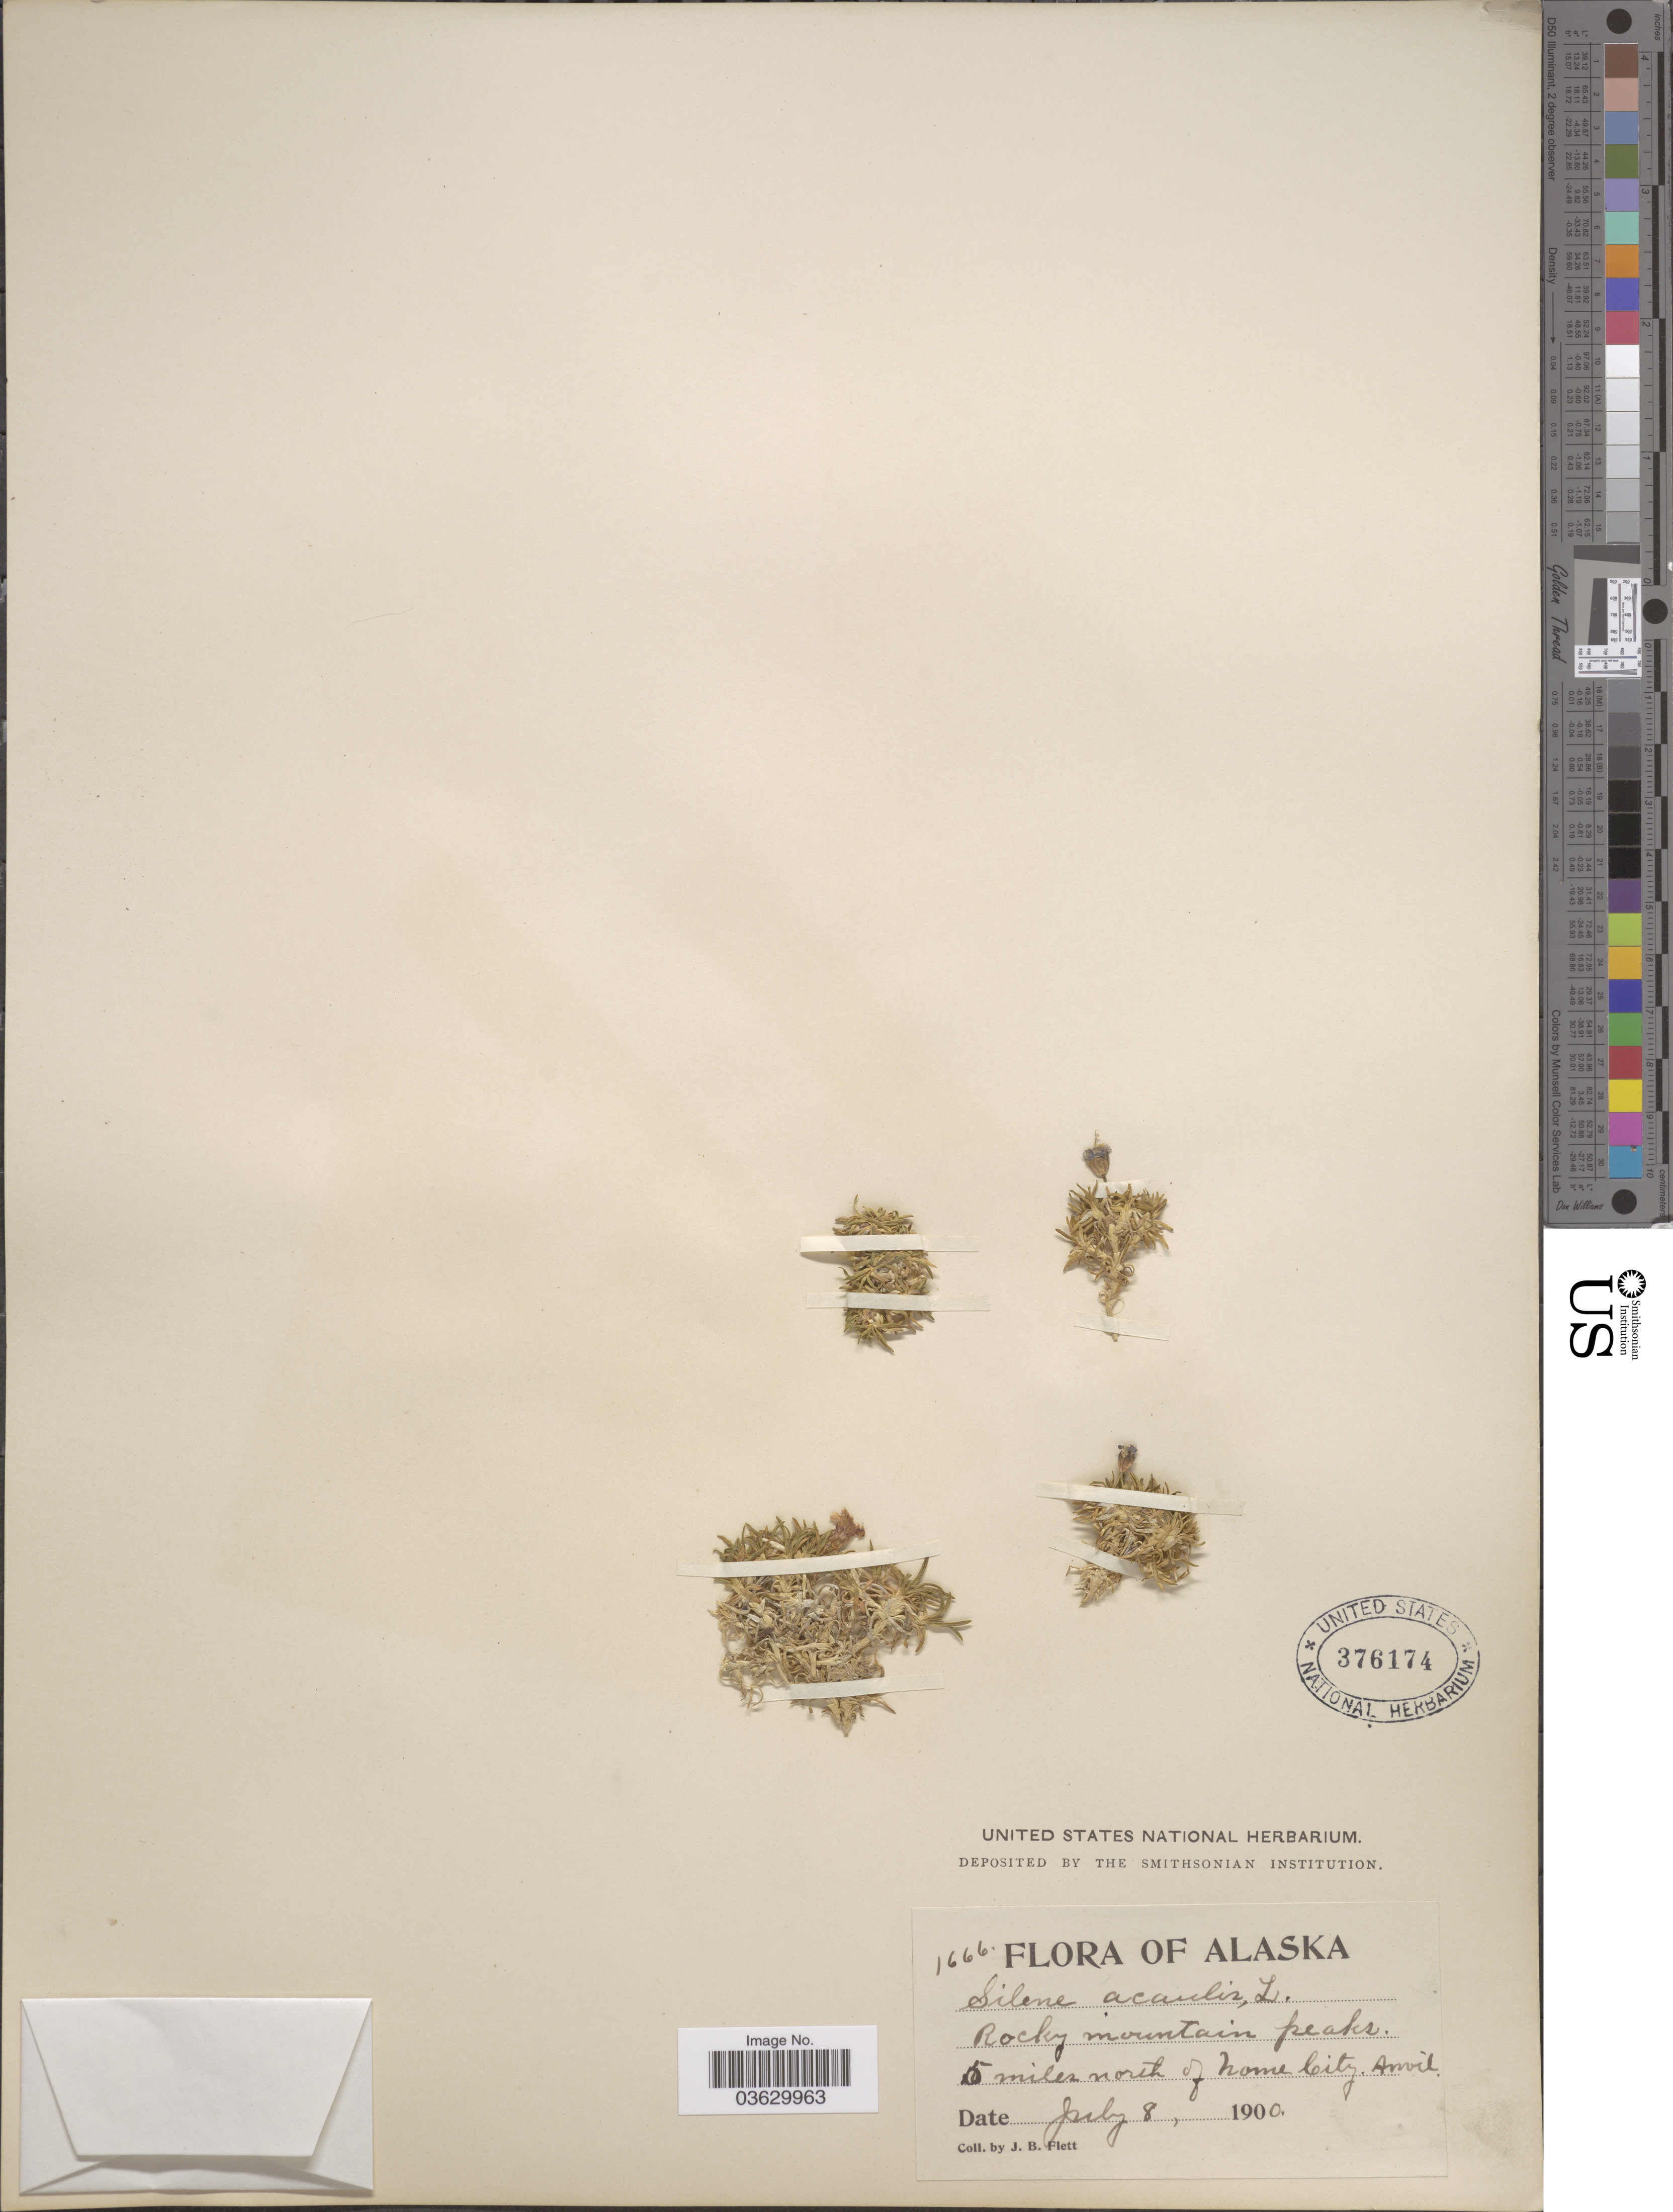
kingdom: Plantae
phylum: Tracheophyta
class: Magnoliopsida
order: Caryophyllales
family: Caryophyllaceae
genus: Silene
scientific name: Silene acaulis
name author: (L.) Jacq.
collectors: J. Flett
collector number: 1666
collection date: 1900-07-08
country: United States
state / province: Alaska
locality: Rocky mountain peaks. 5 miles north of Nome City. Anvil.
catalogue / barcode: US 376174